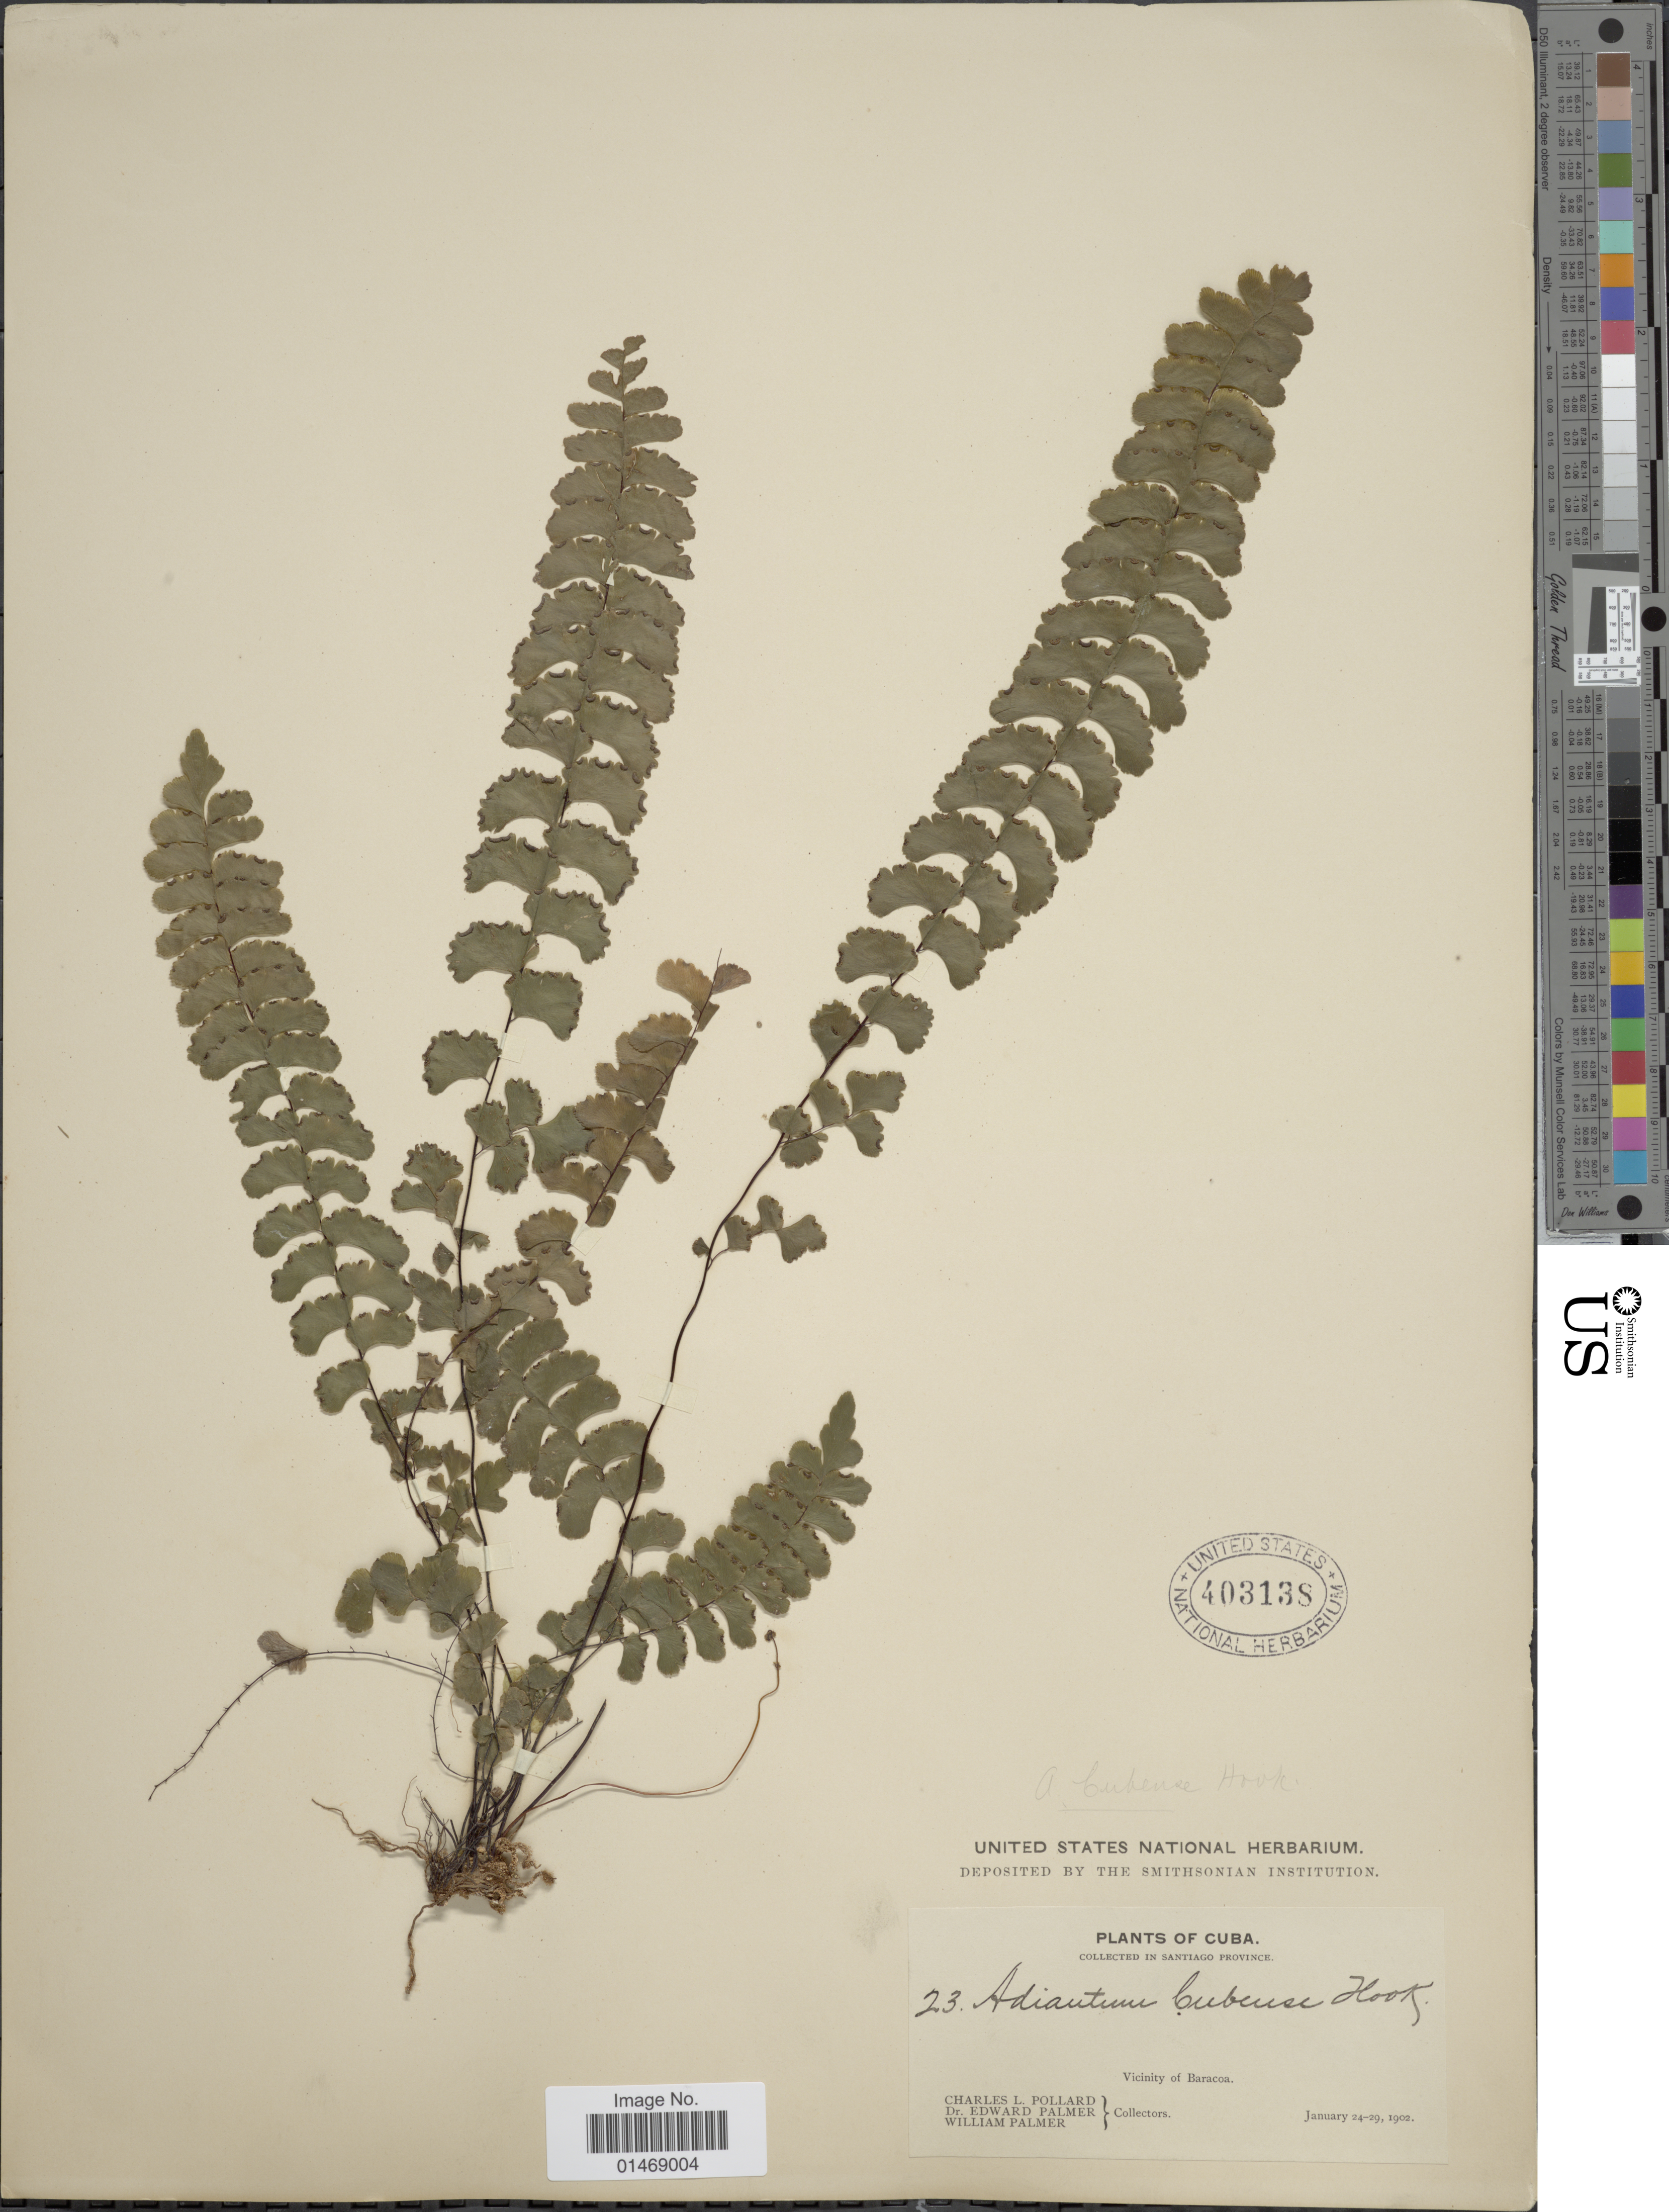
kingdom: Plantae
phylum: Tracheophyta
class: Polypodiopsida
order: Polypodiales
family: Pteridaceae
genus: Adiantum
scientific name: Adiantum melanoleucum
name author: Willd.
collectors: C. L. Pollard, E. Palmer & W. Palmer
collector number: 23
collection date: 1902-01-24/1902-01-29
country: Cuba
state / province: Santiago de Cuba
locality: In Santiago Province, Vicinity of Baracoa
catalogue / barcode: US 403138